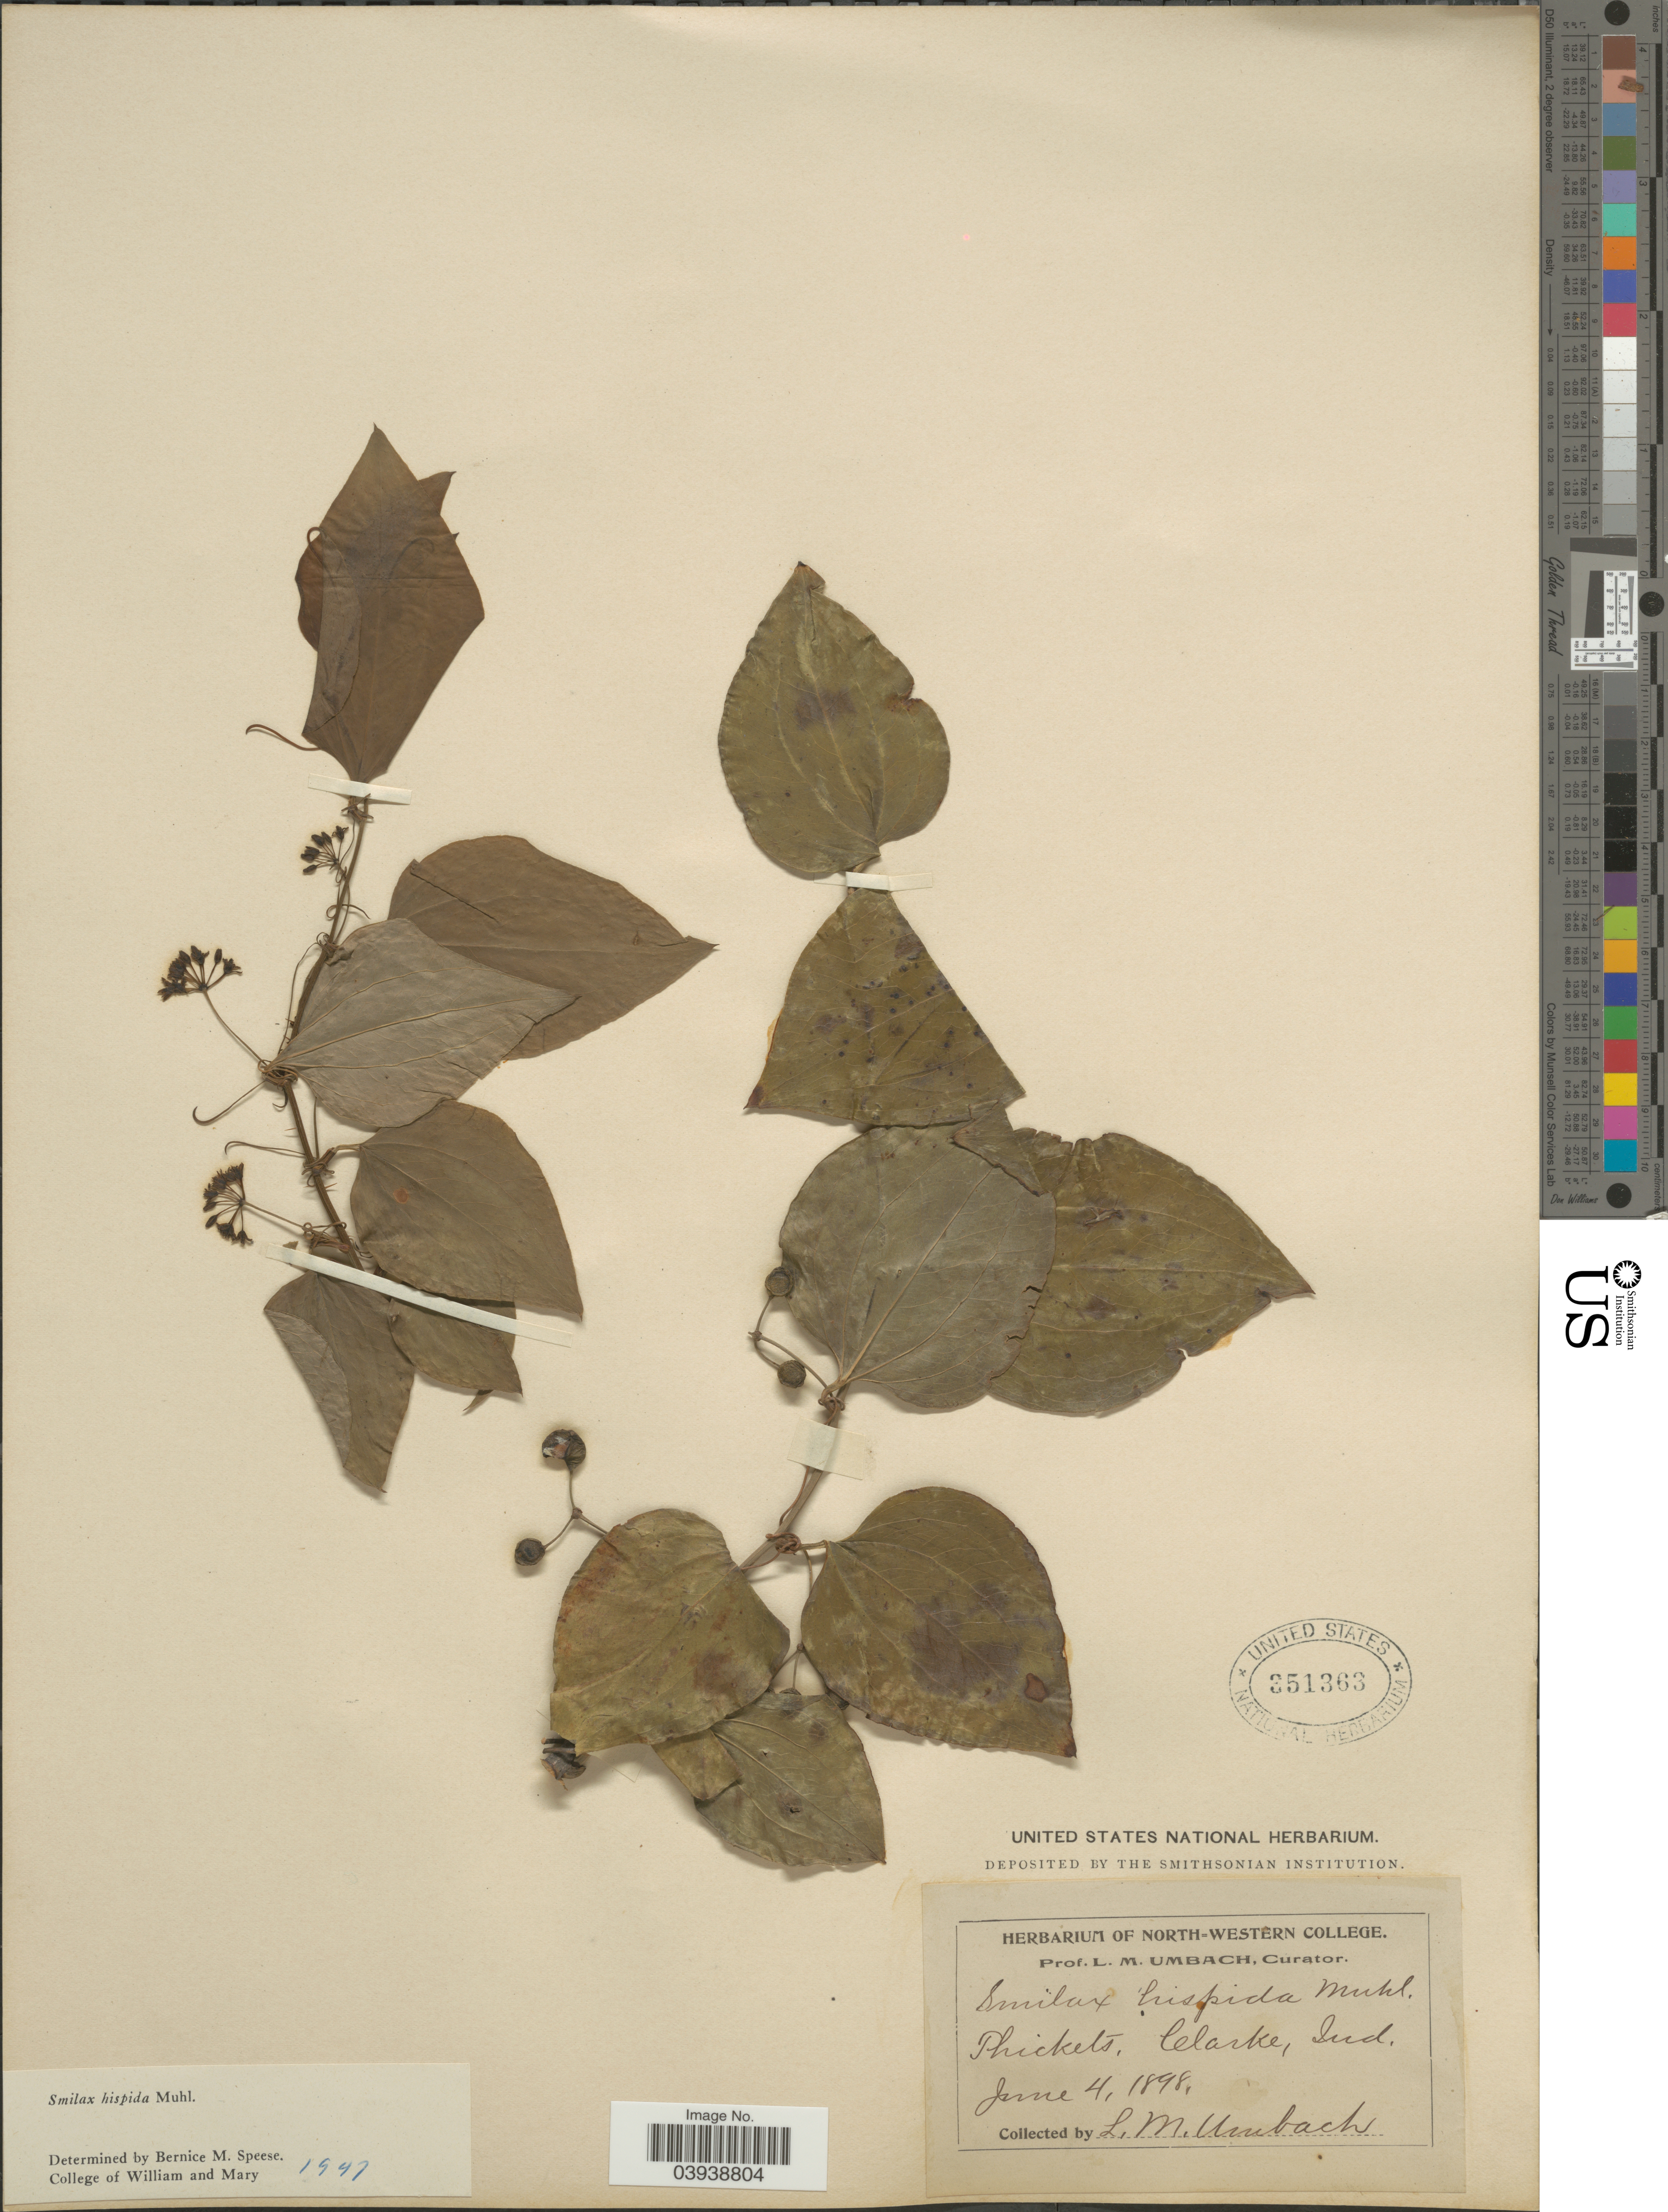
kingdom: Plantae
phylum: Tracheophyta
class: Liliopsida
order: Liliales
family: Smilacaceae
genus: Smilax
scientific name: Smilax hispida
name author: Raf.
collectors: L. M. Umbach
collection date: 1898-06-04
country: United States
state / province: Indiana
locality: Thickets, Clarke.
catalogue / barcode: US 351363